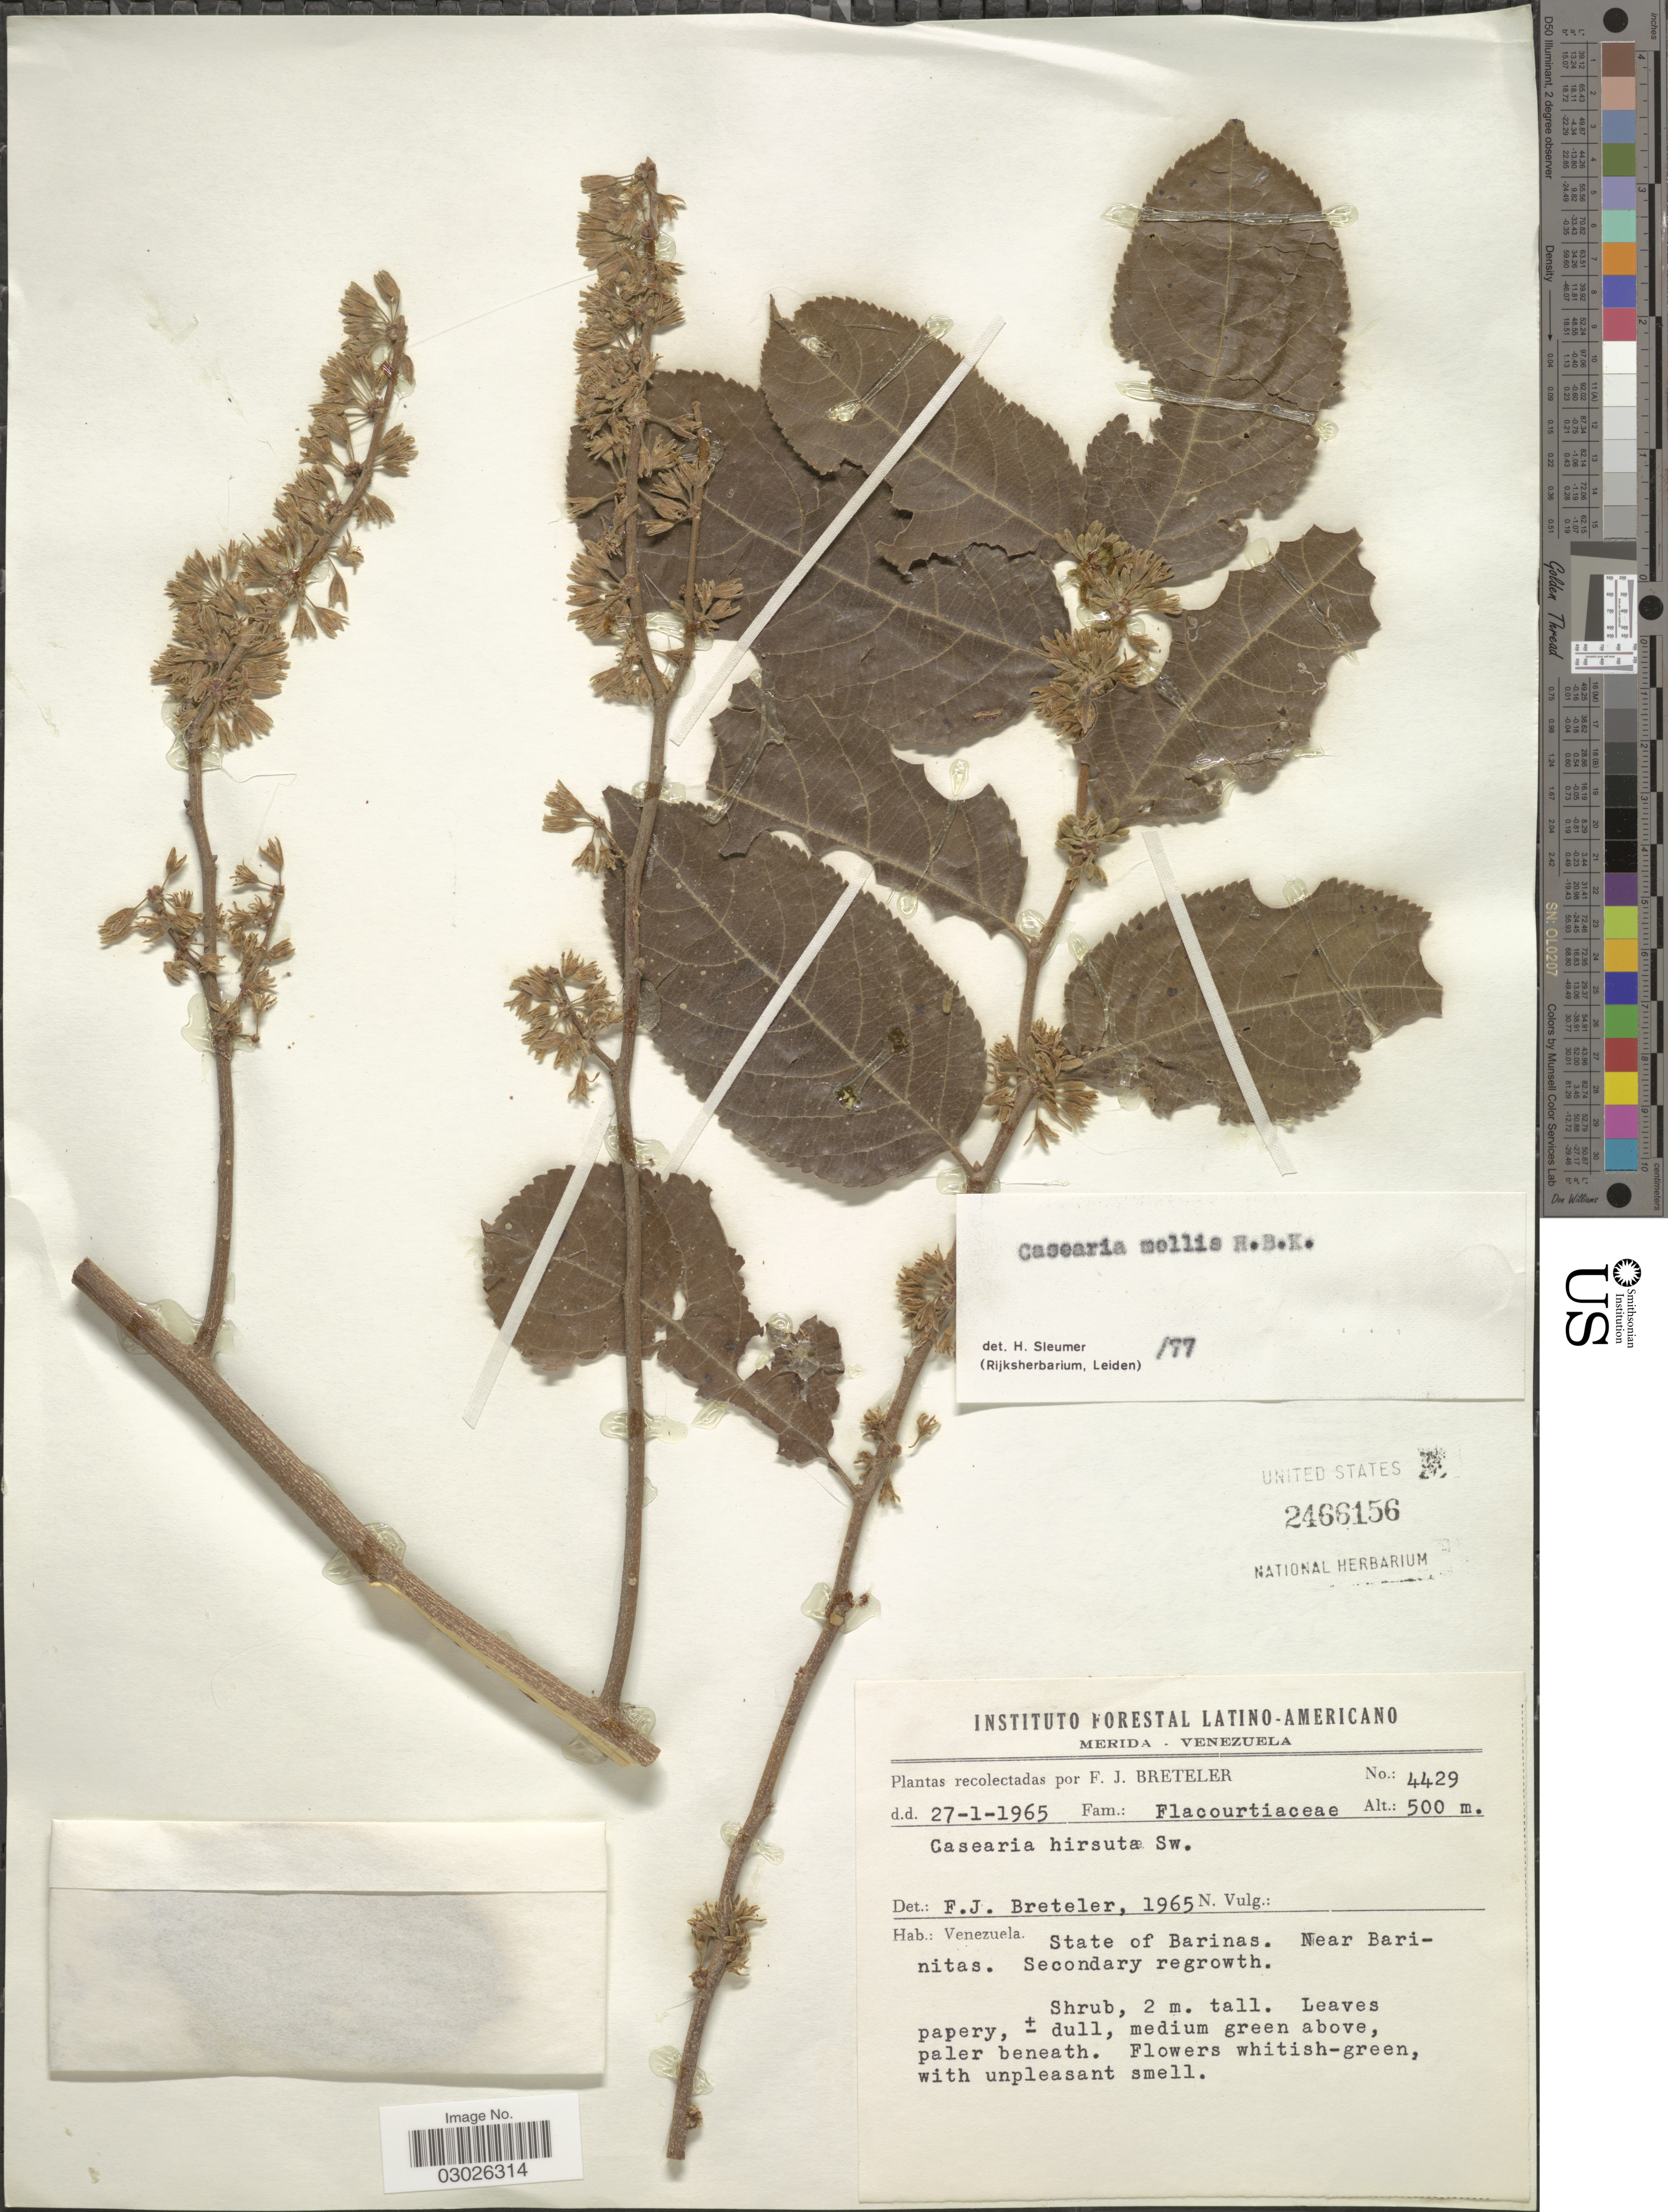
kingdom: Plantae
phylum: Tracheophyta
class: Magnoliopsida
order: Malpighiales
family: Salicaceae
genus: Casearia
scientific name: Casearia mollis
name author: Kunth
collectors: F. J. Breteler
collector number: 4429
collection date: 1965-01-27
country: Venezuela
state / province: Barinas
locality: State of Barinas. Near Barinitas.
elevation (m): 500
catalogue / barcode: US 2466156